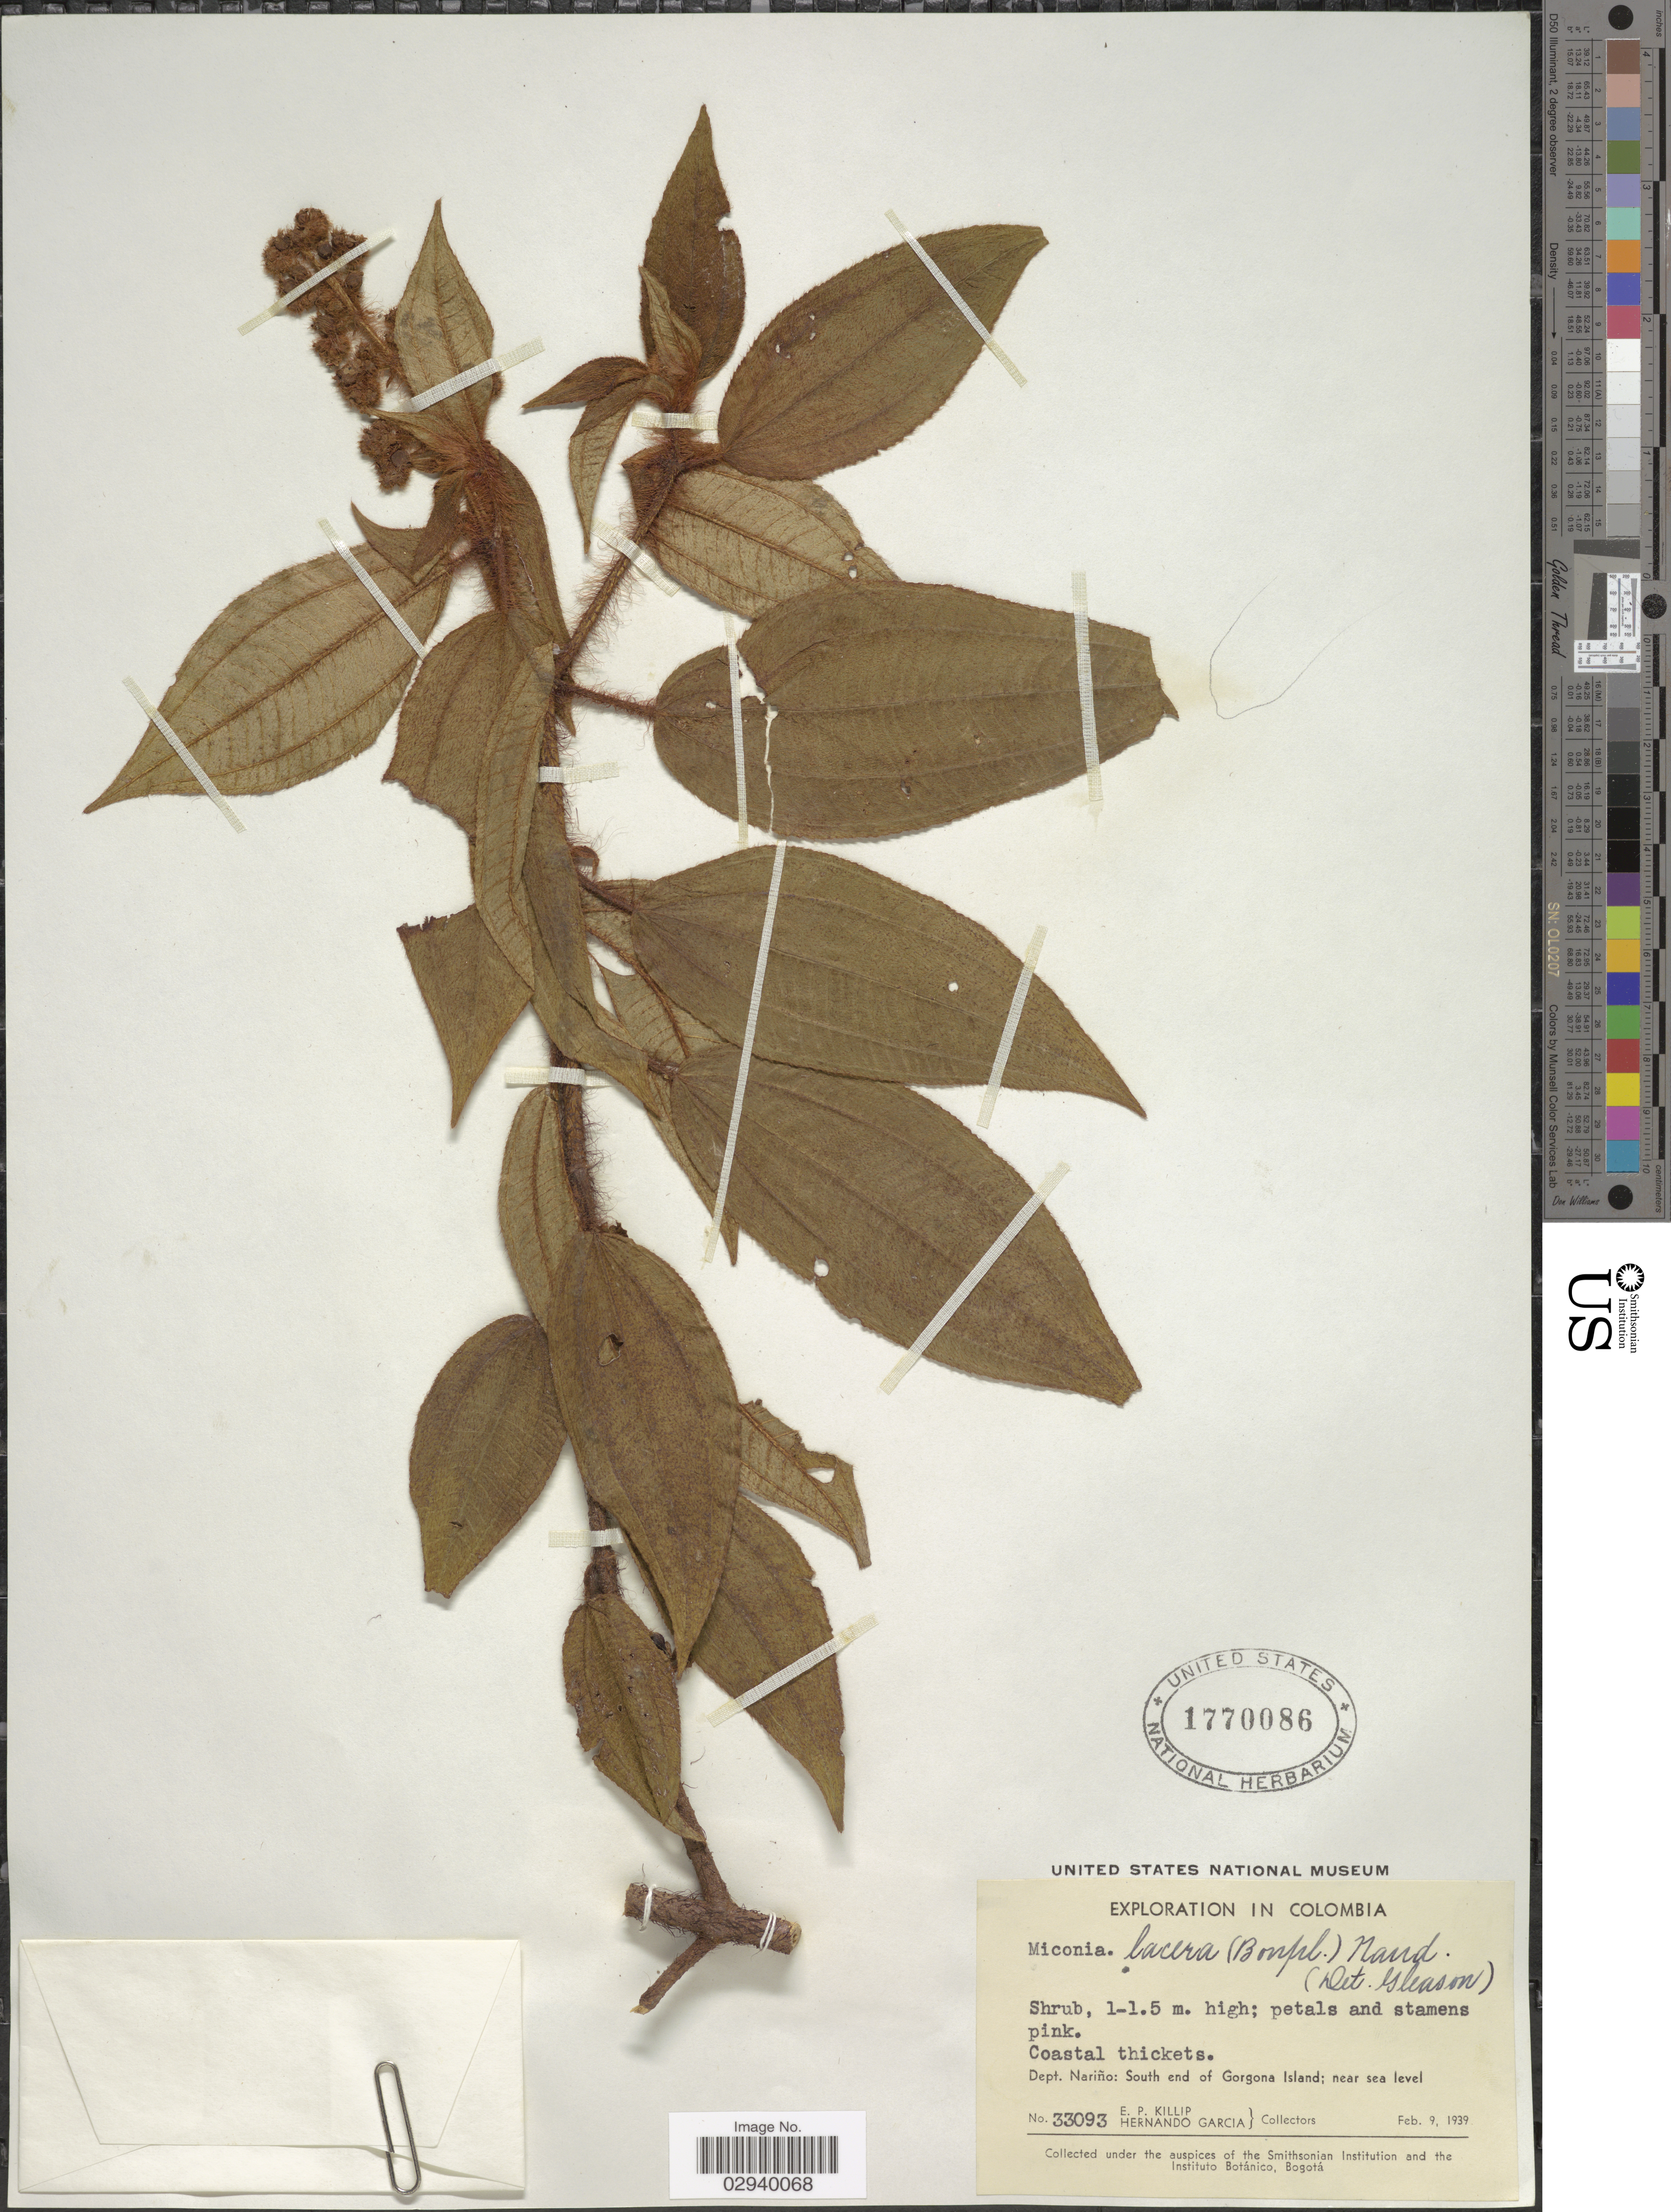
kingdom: Plantae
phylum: Tracheophyta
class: Magnoliopsida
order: Myrtales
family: Melastomataceae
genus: Miconia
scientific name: Miconia lacera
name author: (Bonpl.) Naudin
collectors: E. P. Killip & H. Garcia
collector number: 33093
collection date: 1939-02-09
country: Colombia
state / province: Nariño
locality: Coastal thickets. Dept. Nariño: South end of Gorgona Island.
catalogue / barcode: US 1770086